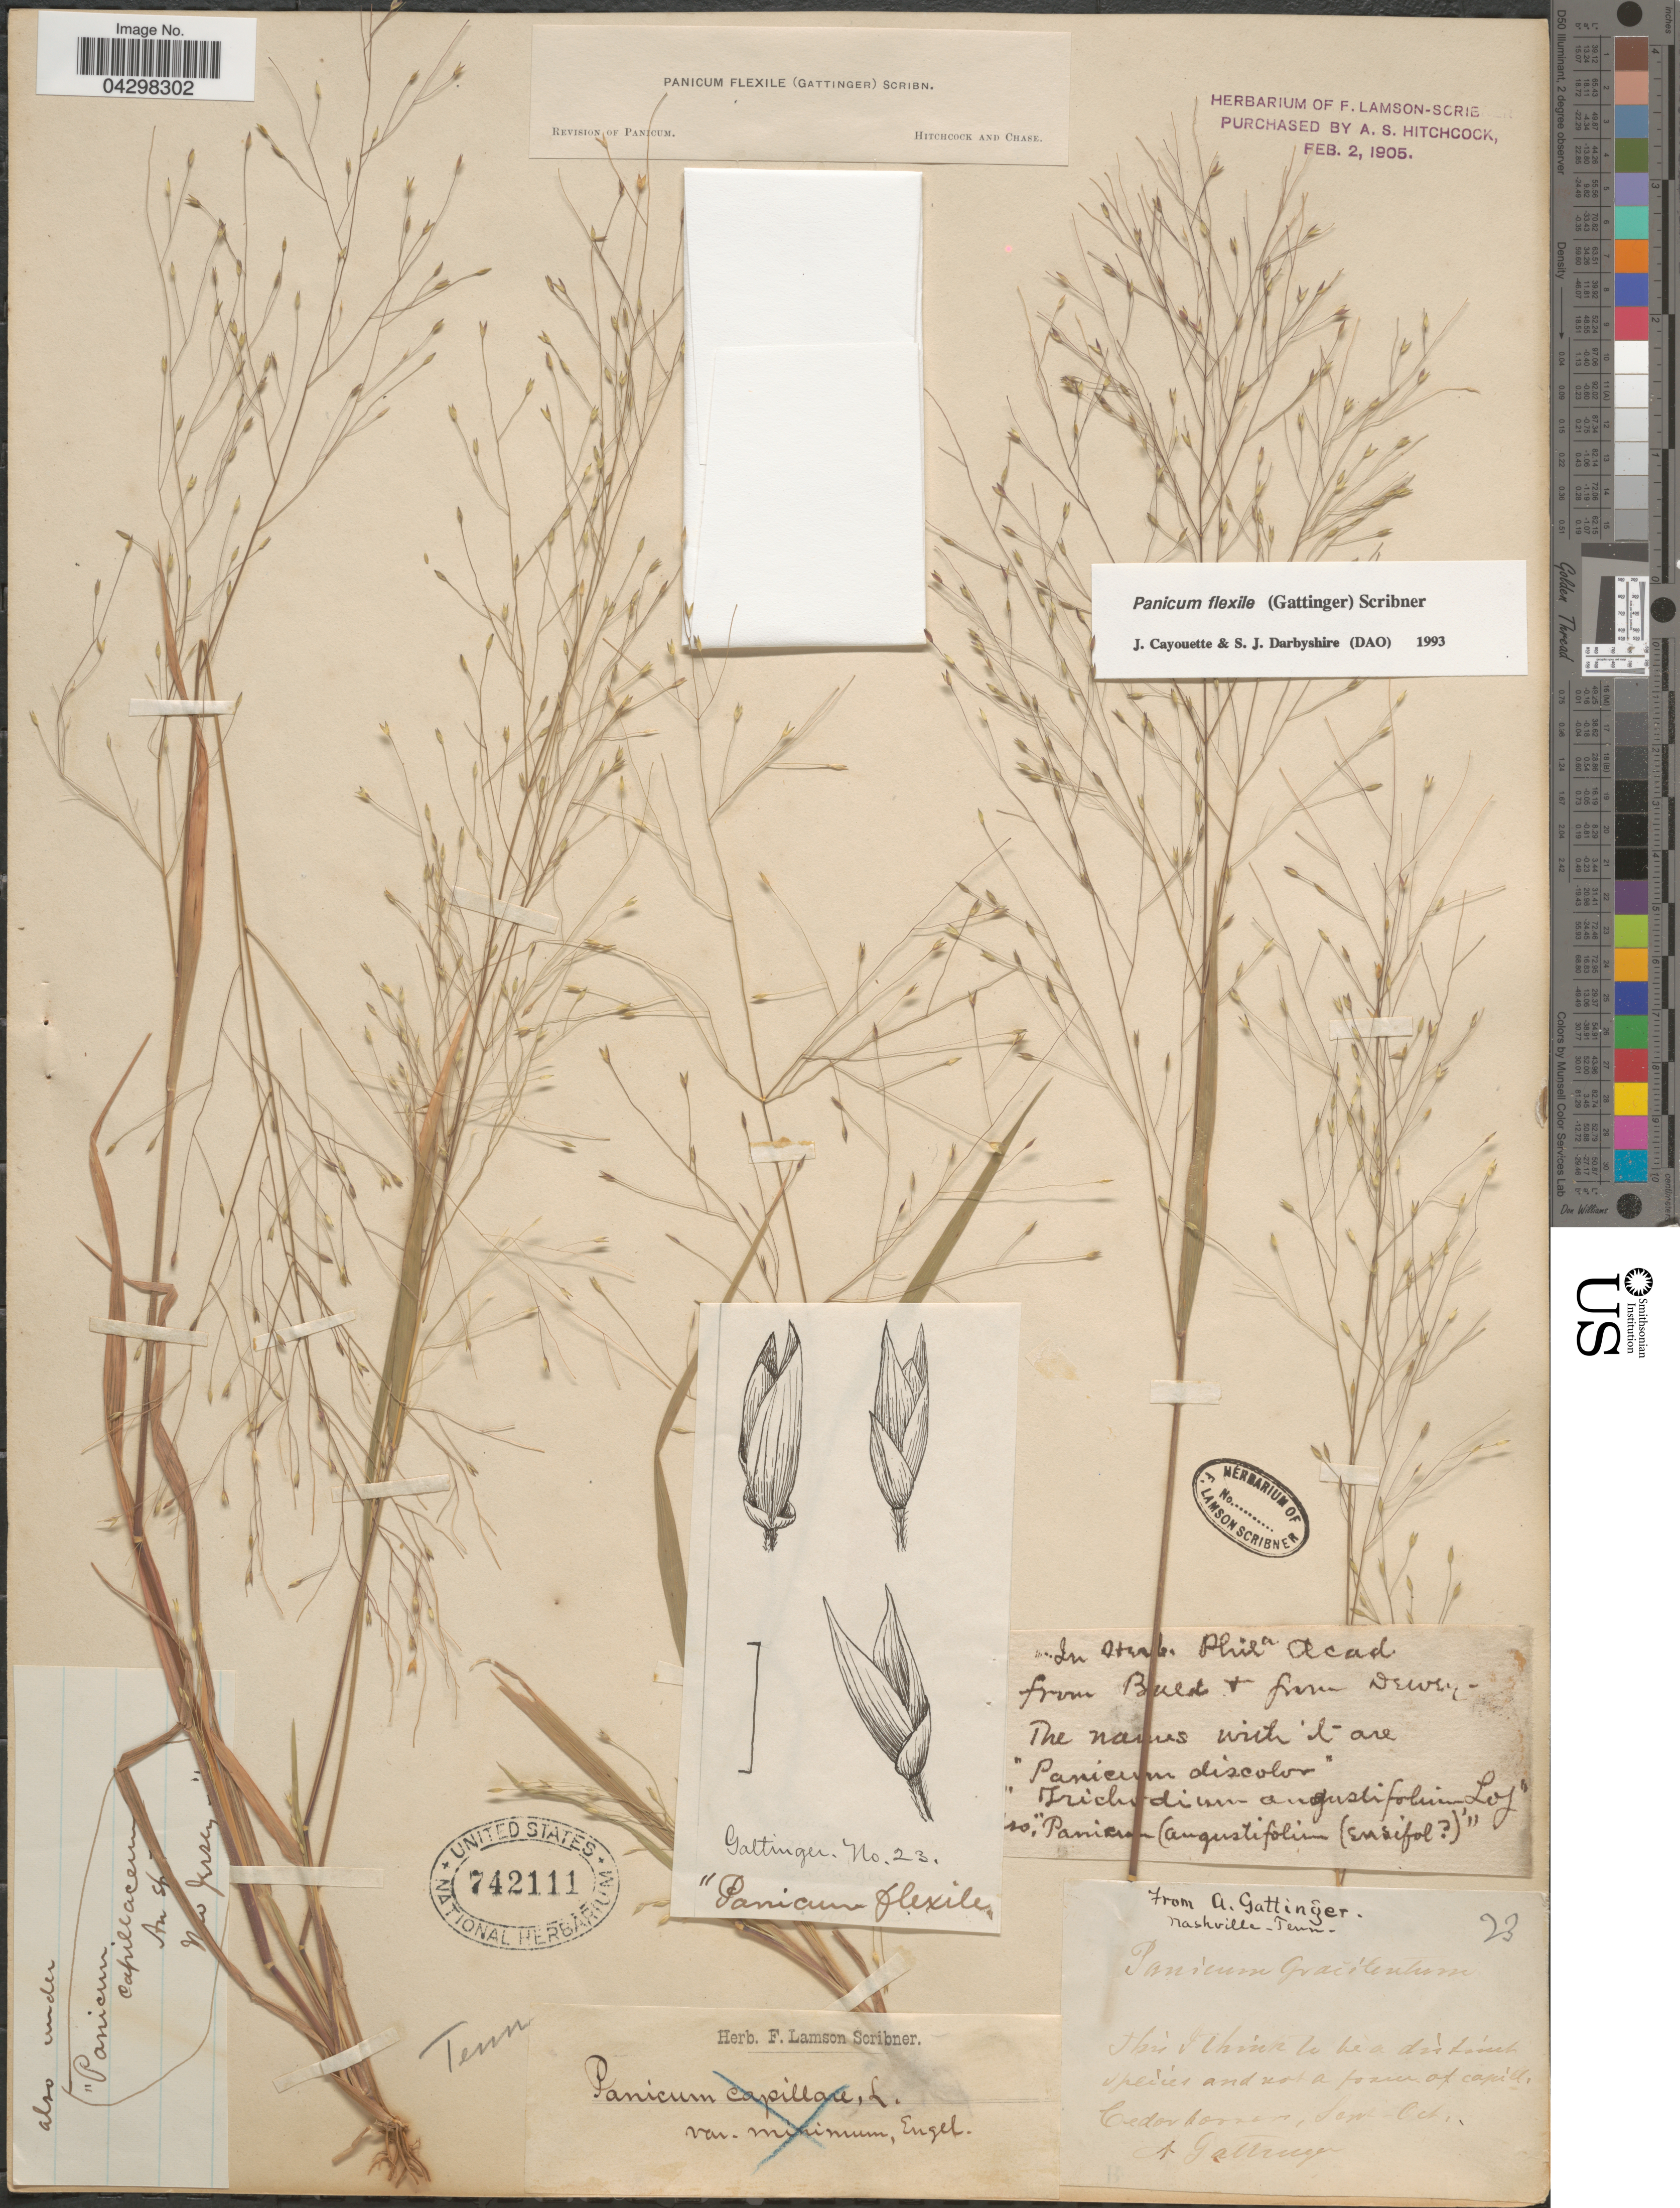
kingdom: Plantae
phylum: Tracheophyta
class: Liliopsida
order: Poales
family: Poaceae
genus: Panicum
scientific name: Panicum flexile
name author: (Gatt.) Scribn.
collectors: A. Gattinger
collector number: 23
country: United States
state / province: Tennessee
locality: Nashville.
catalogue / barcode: US 742111